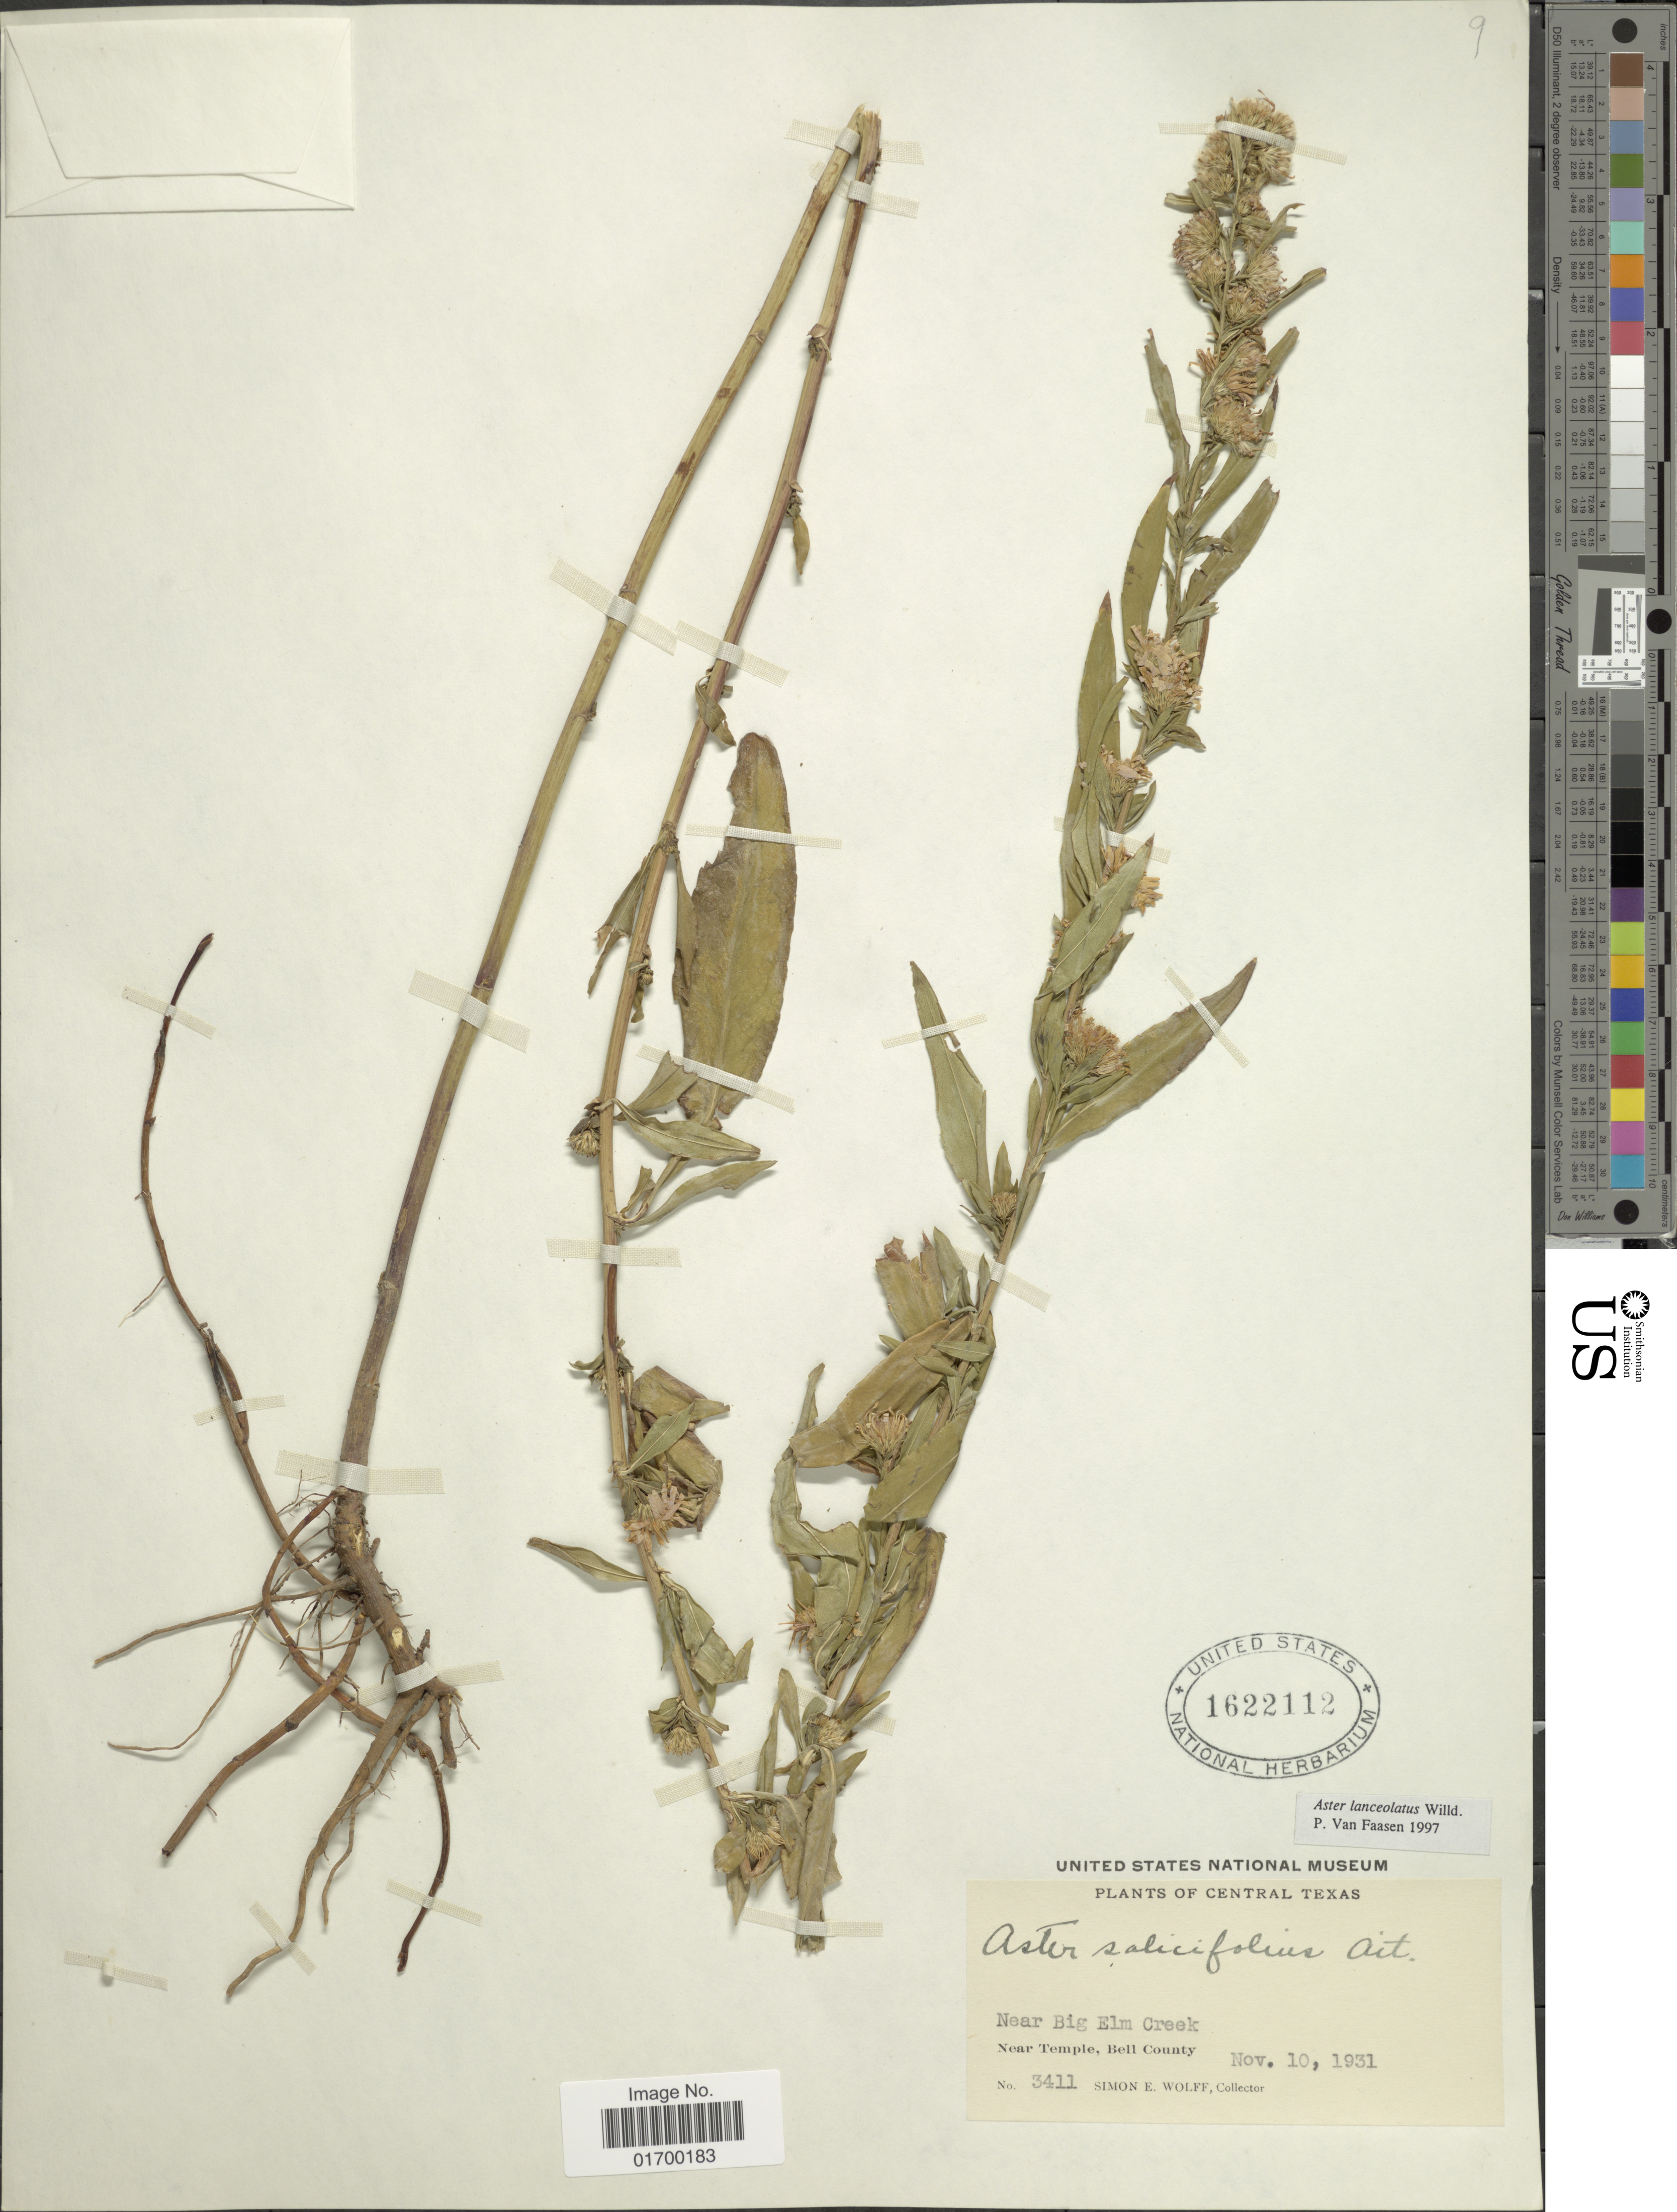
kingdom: Plantae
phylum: Tracheophyta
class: Magnoliopsida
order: Asterales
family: Asteraceae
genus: Symphyotrichum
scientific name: Symphyotrichum lanceolatum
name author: (Willd.) G.L. Nesom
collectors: S. E. Wolff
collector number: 3411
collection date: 1931-11-10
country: United States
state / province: Texas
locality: Central Texas, Near Temple, Bell County, Near Big Elm Creek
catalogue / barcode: US 1622112